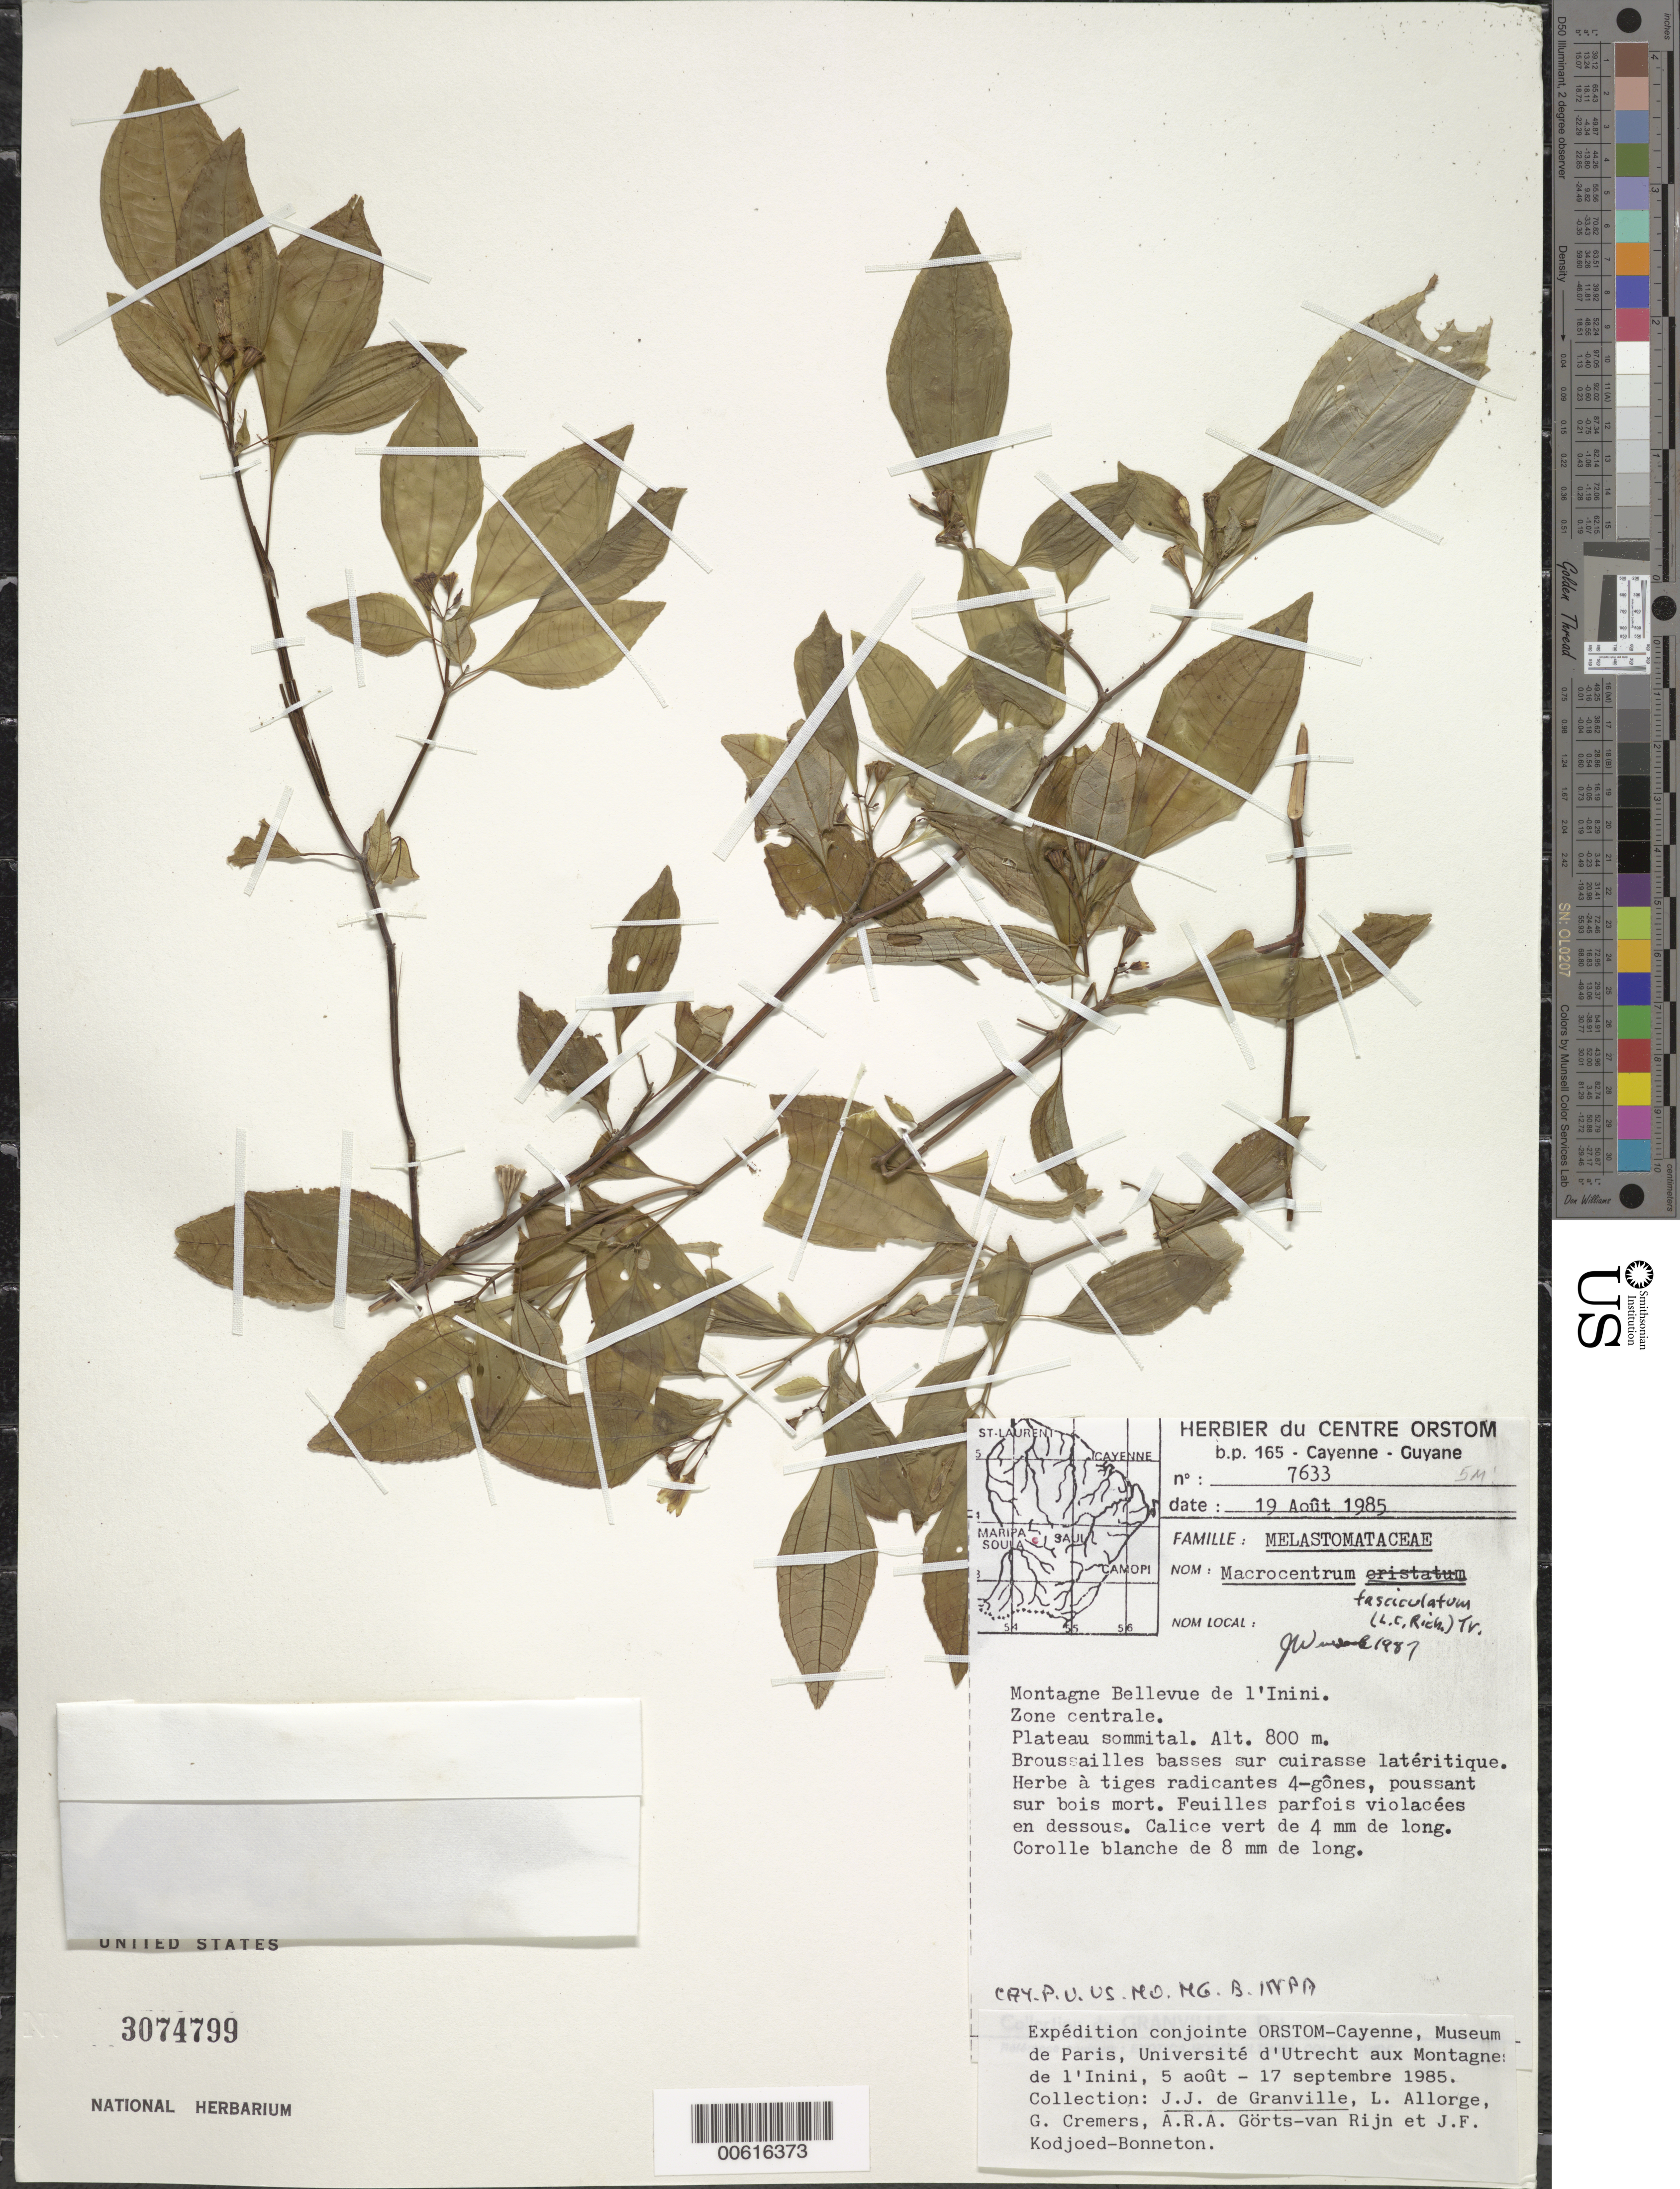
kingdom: Plantae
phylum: Tracheophyta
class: Magnoliopsida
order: Myrtales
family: Melastomataceae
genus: Macrocentrum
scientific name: Macrocentrum fasciculatum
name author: (Rich. ex DC.) Triana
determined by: Wurdack, John J., (US), US (UNITED STATES)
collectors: J.-J. de Granville, L. Allorge, G. Cremers, A. .R. A. Görts-van Rijn & J. Kodjoed-Bonneton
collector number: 7633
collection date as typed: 19-Aug-85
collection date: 1985-08-19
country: French Guiana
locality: Montagnes Bellevue de l'Inini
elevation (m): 800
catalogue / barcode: US 3074799